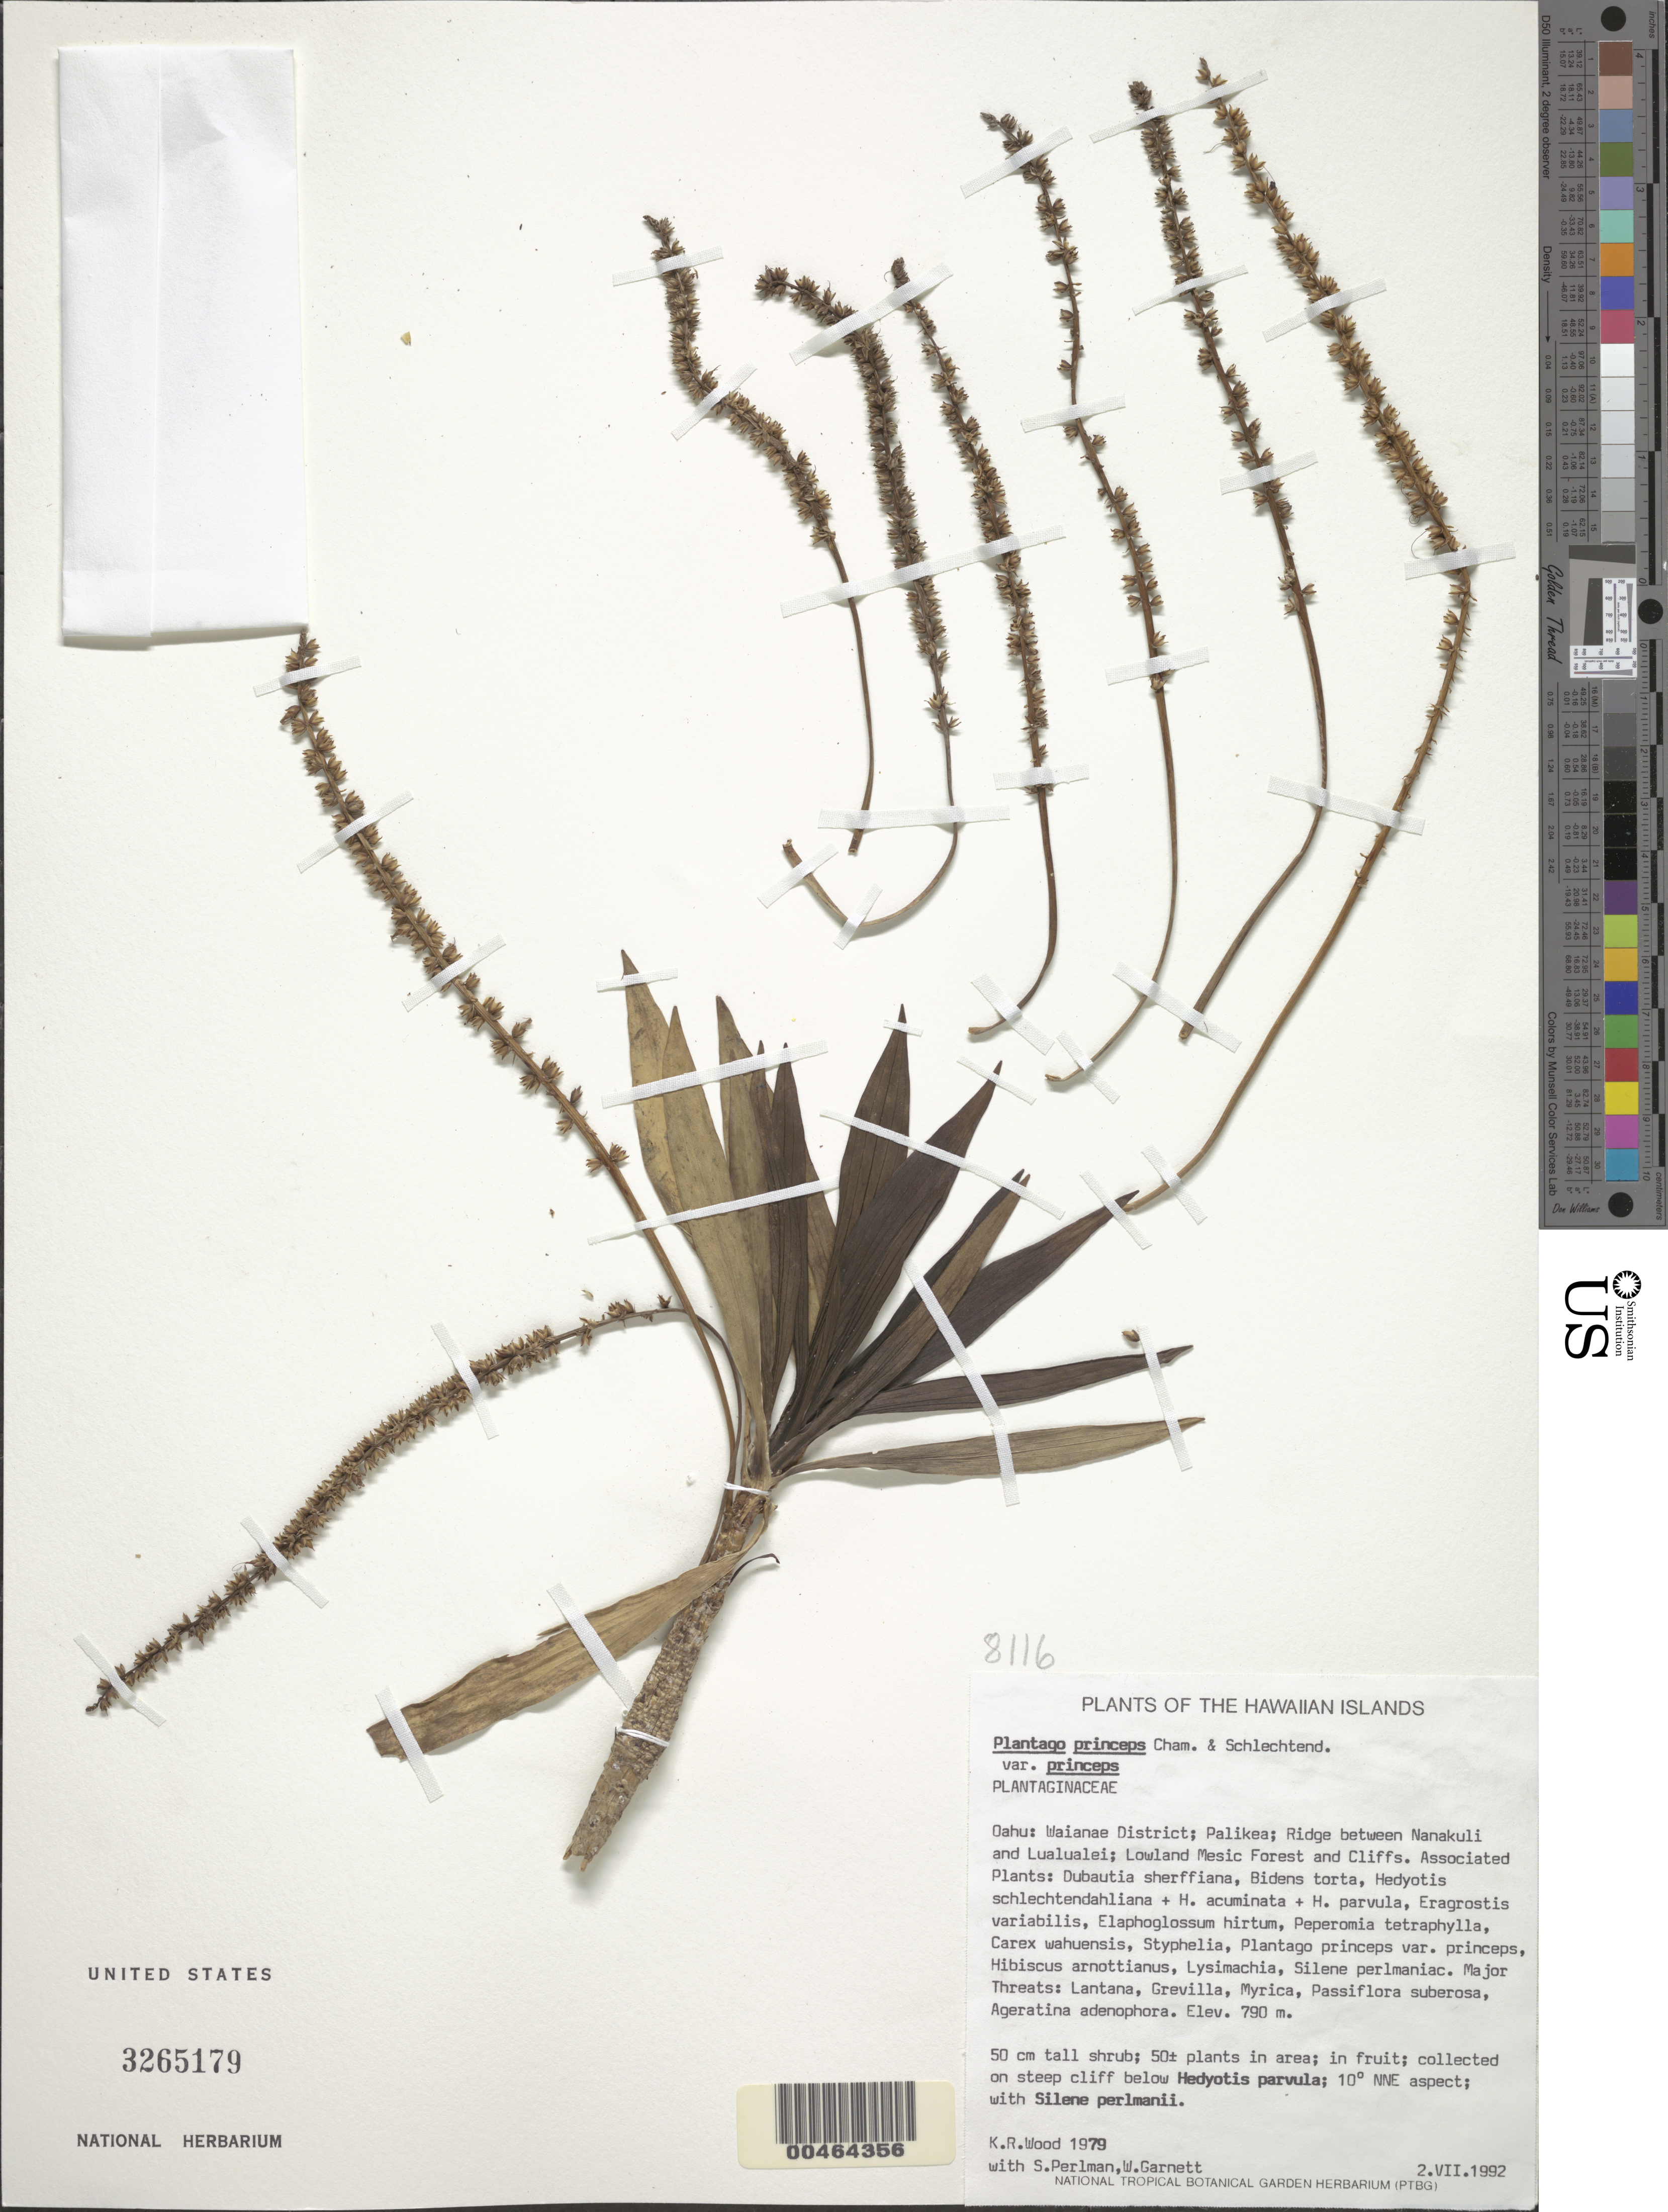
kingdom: Plantae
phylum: Tracheophyta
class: Magnoliopsida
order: Lamiales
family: Plantaginaceae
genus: Plantago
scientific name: Plantago princeps var. princeps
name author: Cham. & Schltdl.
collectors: K. R. Wood, S. P. Perlman & W. Garnett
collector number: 1979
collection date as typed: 2 Jul 1992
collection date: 1992-07-02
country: United States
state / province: Hawaii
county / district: Honolulu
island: Oahu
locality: Waianae District; Palikea; Ridge between Nanakuli and Lualualei, on steep cliff, 10 degree NNE aspect.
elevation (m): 790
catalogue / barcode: US 3265179